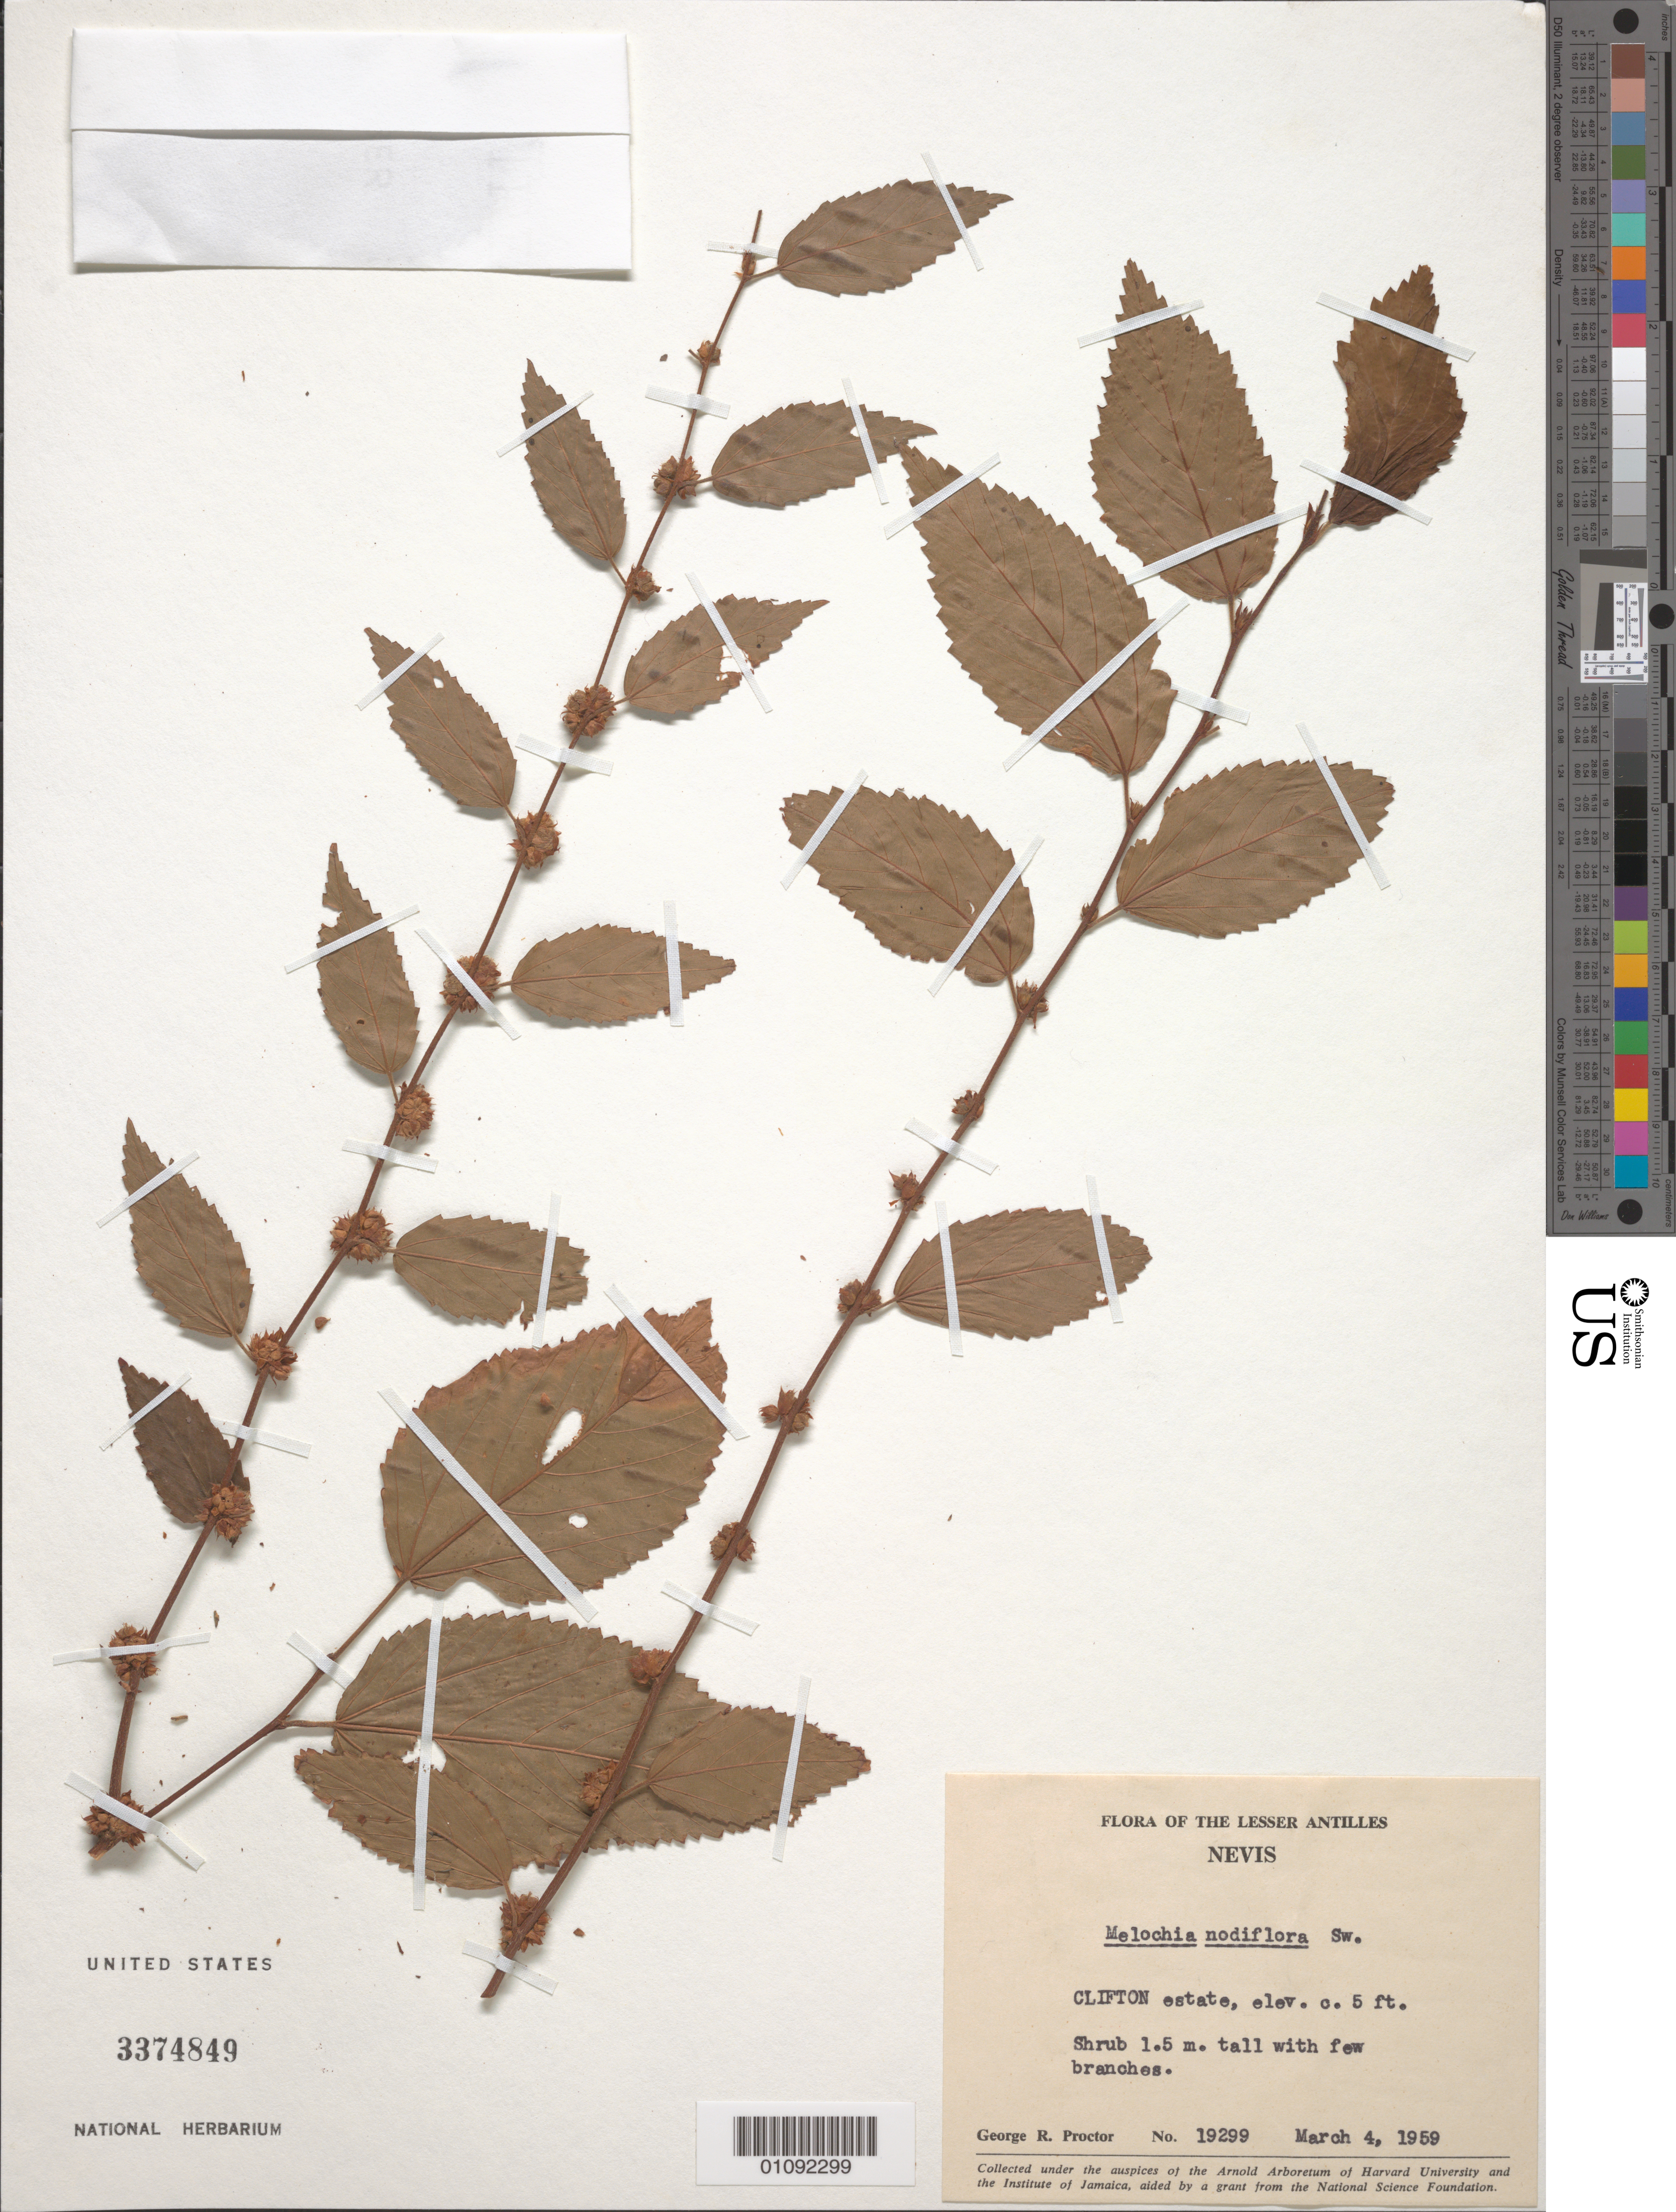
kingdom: Plantae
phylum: Tracheophyta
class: Magnoliopsida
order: Malvales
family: Malvaceae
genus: Melochia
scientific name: Melochia nodiflora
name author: Sw.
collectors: G. R. Proctor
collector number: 19299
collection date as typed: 04 Mar 1959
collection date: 1959-03-04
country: St. Christopher-Nevis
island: Nevis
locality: Clifton Estate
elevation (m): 2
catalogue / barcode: US 3374849